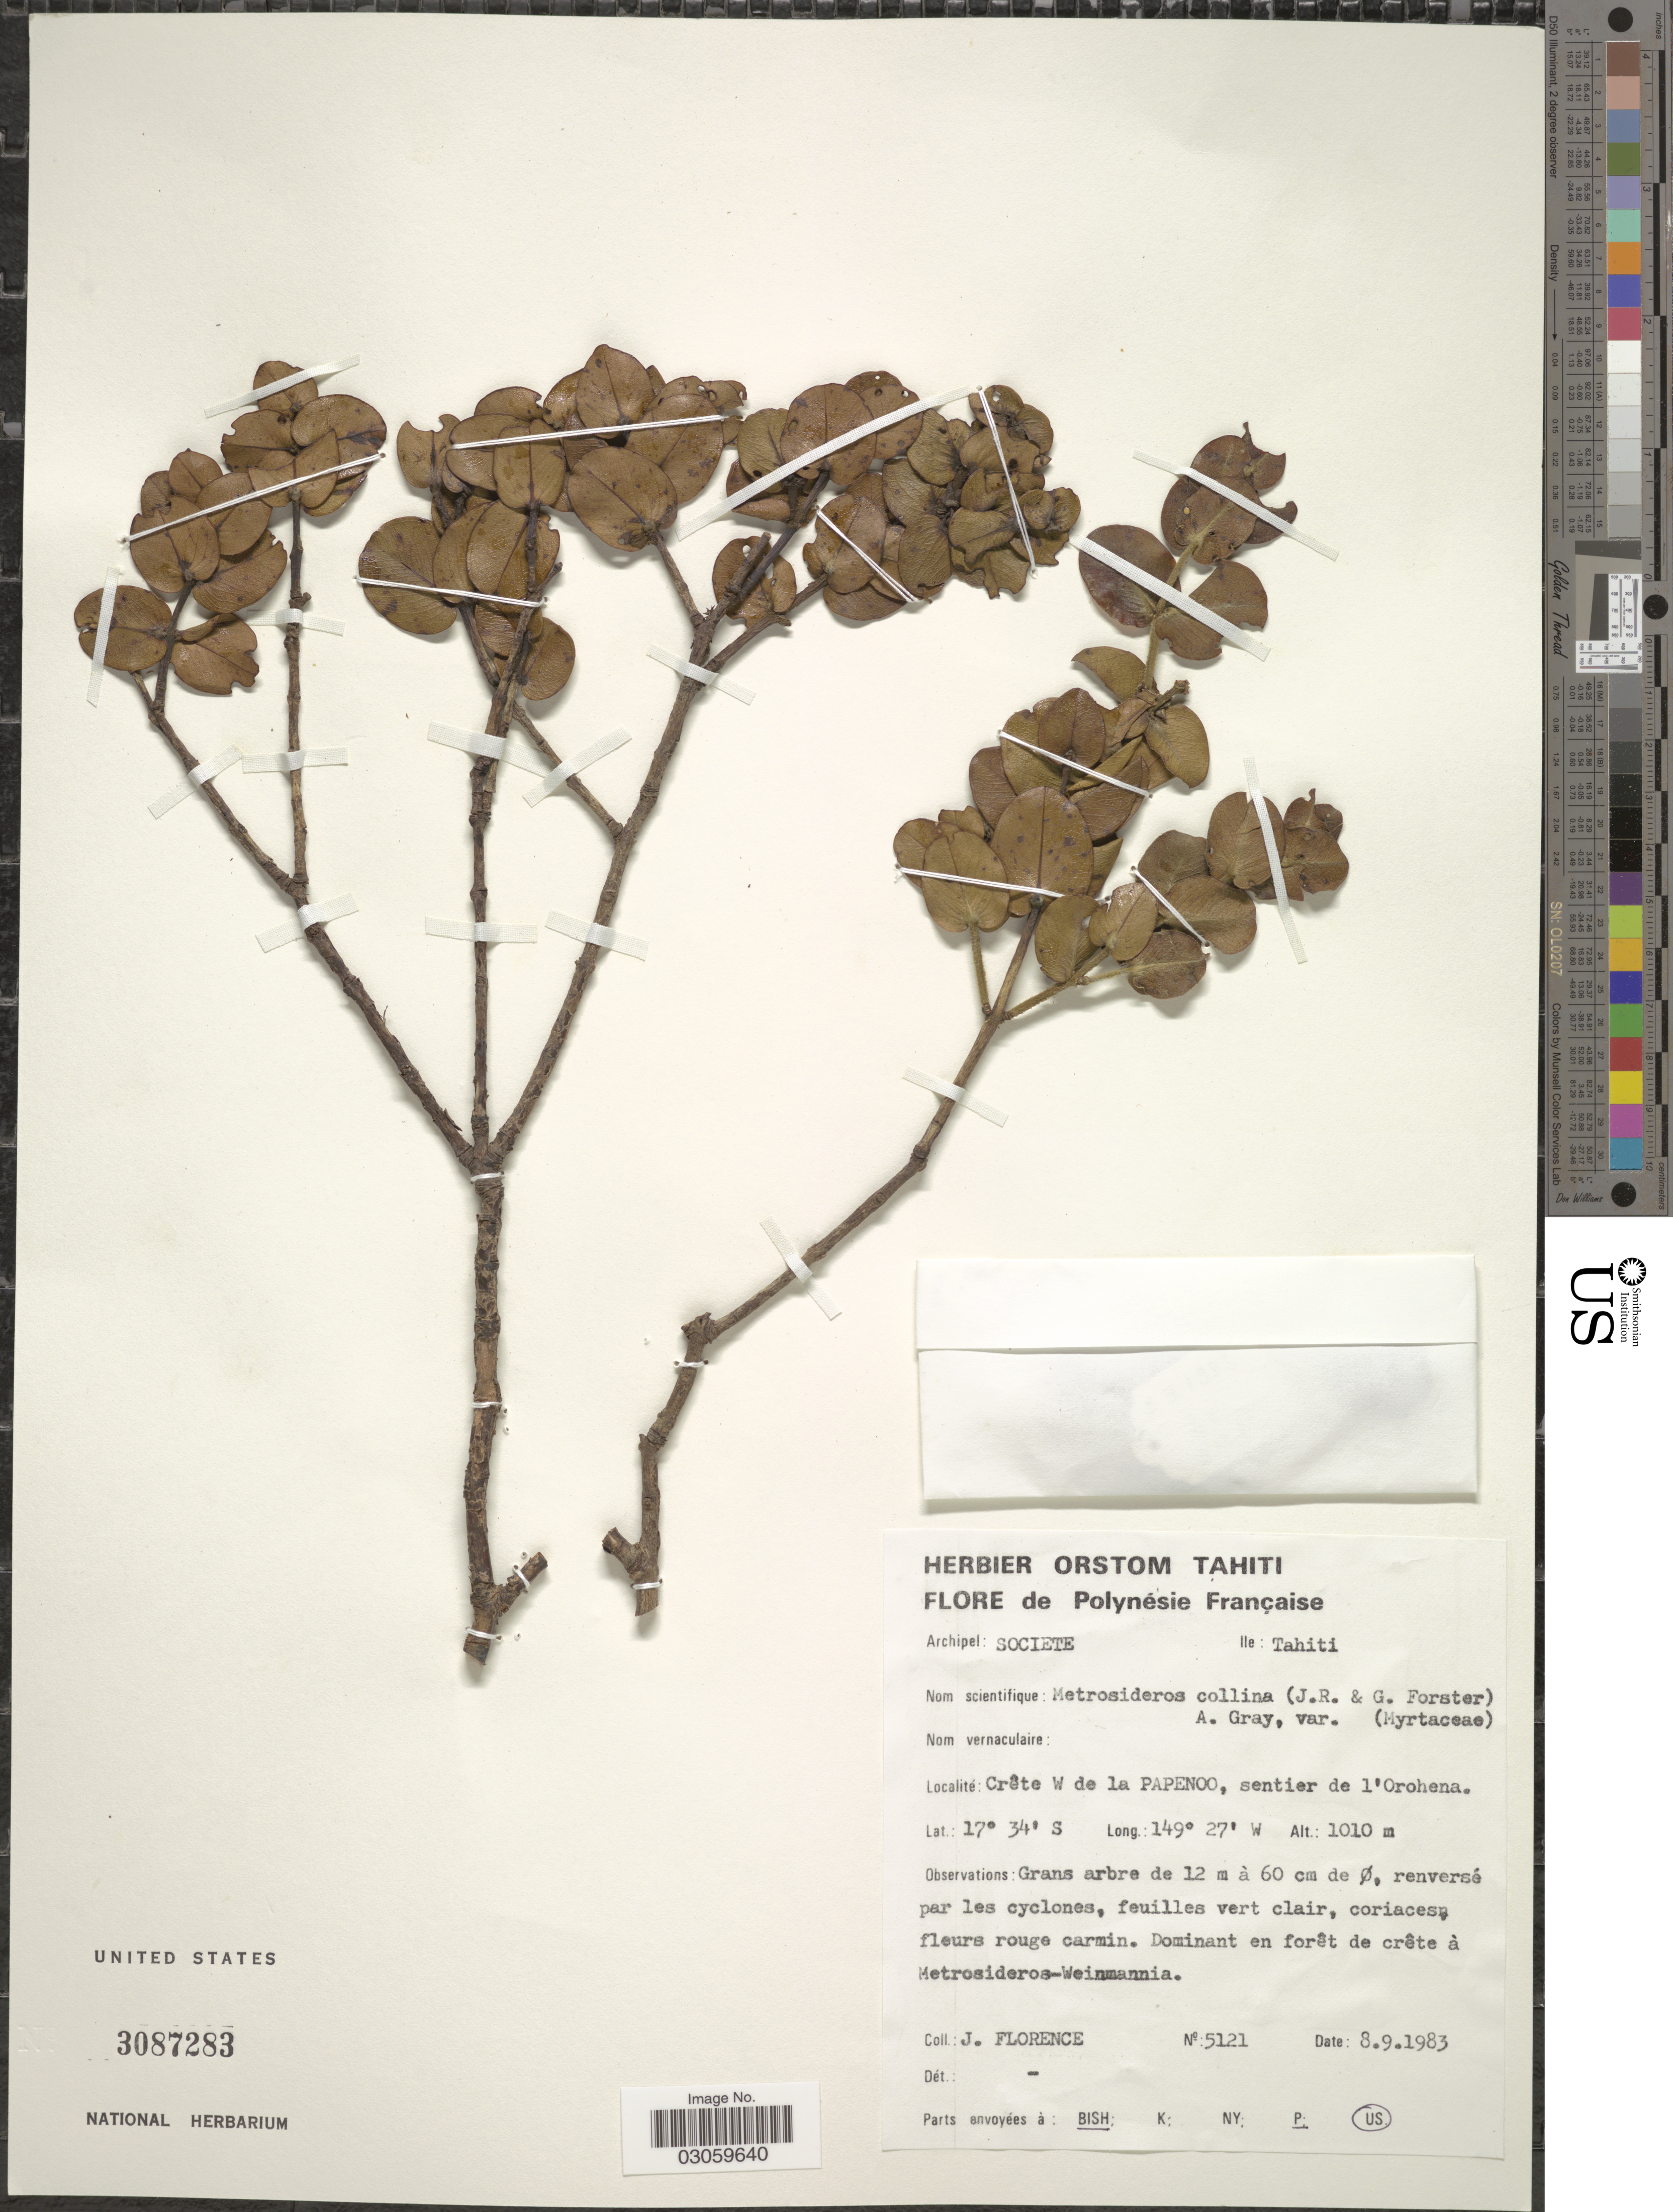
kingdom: Plantae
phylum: Tracheophyta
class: Magnoliopsida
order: Myrtales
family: Myrtaceae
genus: Metrosideros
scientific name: Metrosideros collina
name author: (J.R. Forst. & G. Forst.) A. Gray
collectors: J. Florence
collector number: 5121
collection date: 1983-09-08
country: French Polynesia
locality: Polynésie Française. Archipel: Societe. Ile: Tahiti. Crête W de la Papenoo, sentier de l'Orohena.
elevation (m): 1010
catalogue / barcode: US 3087283